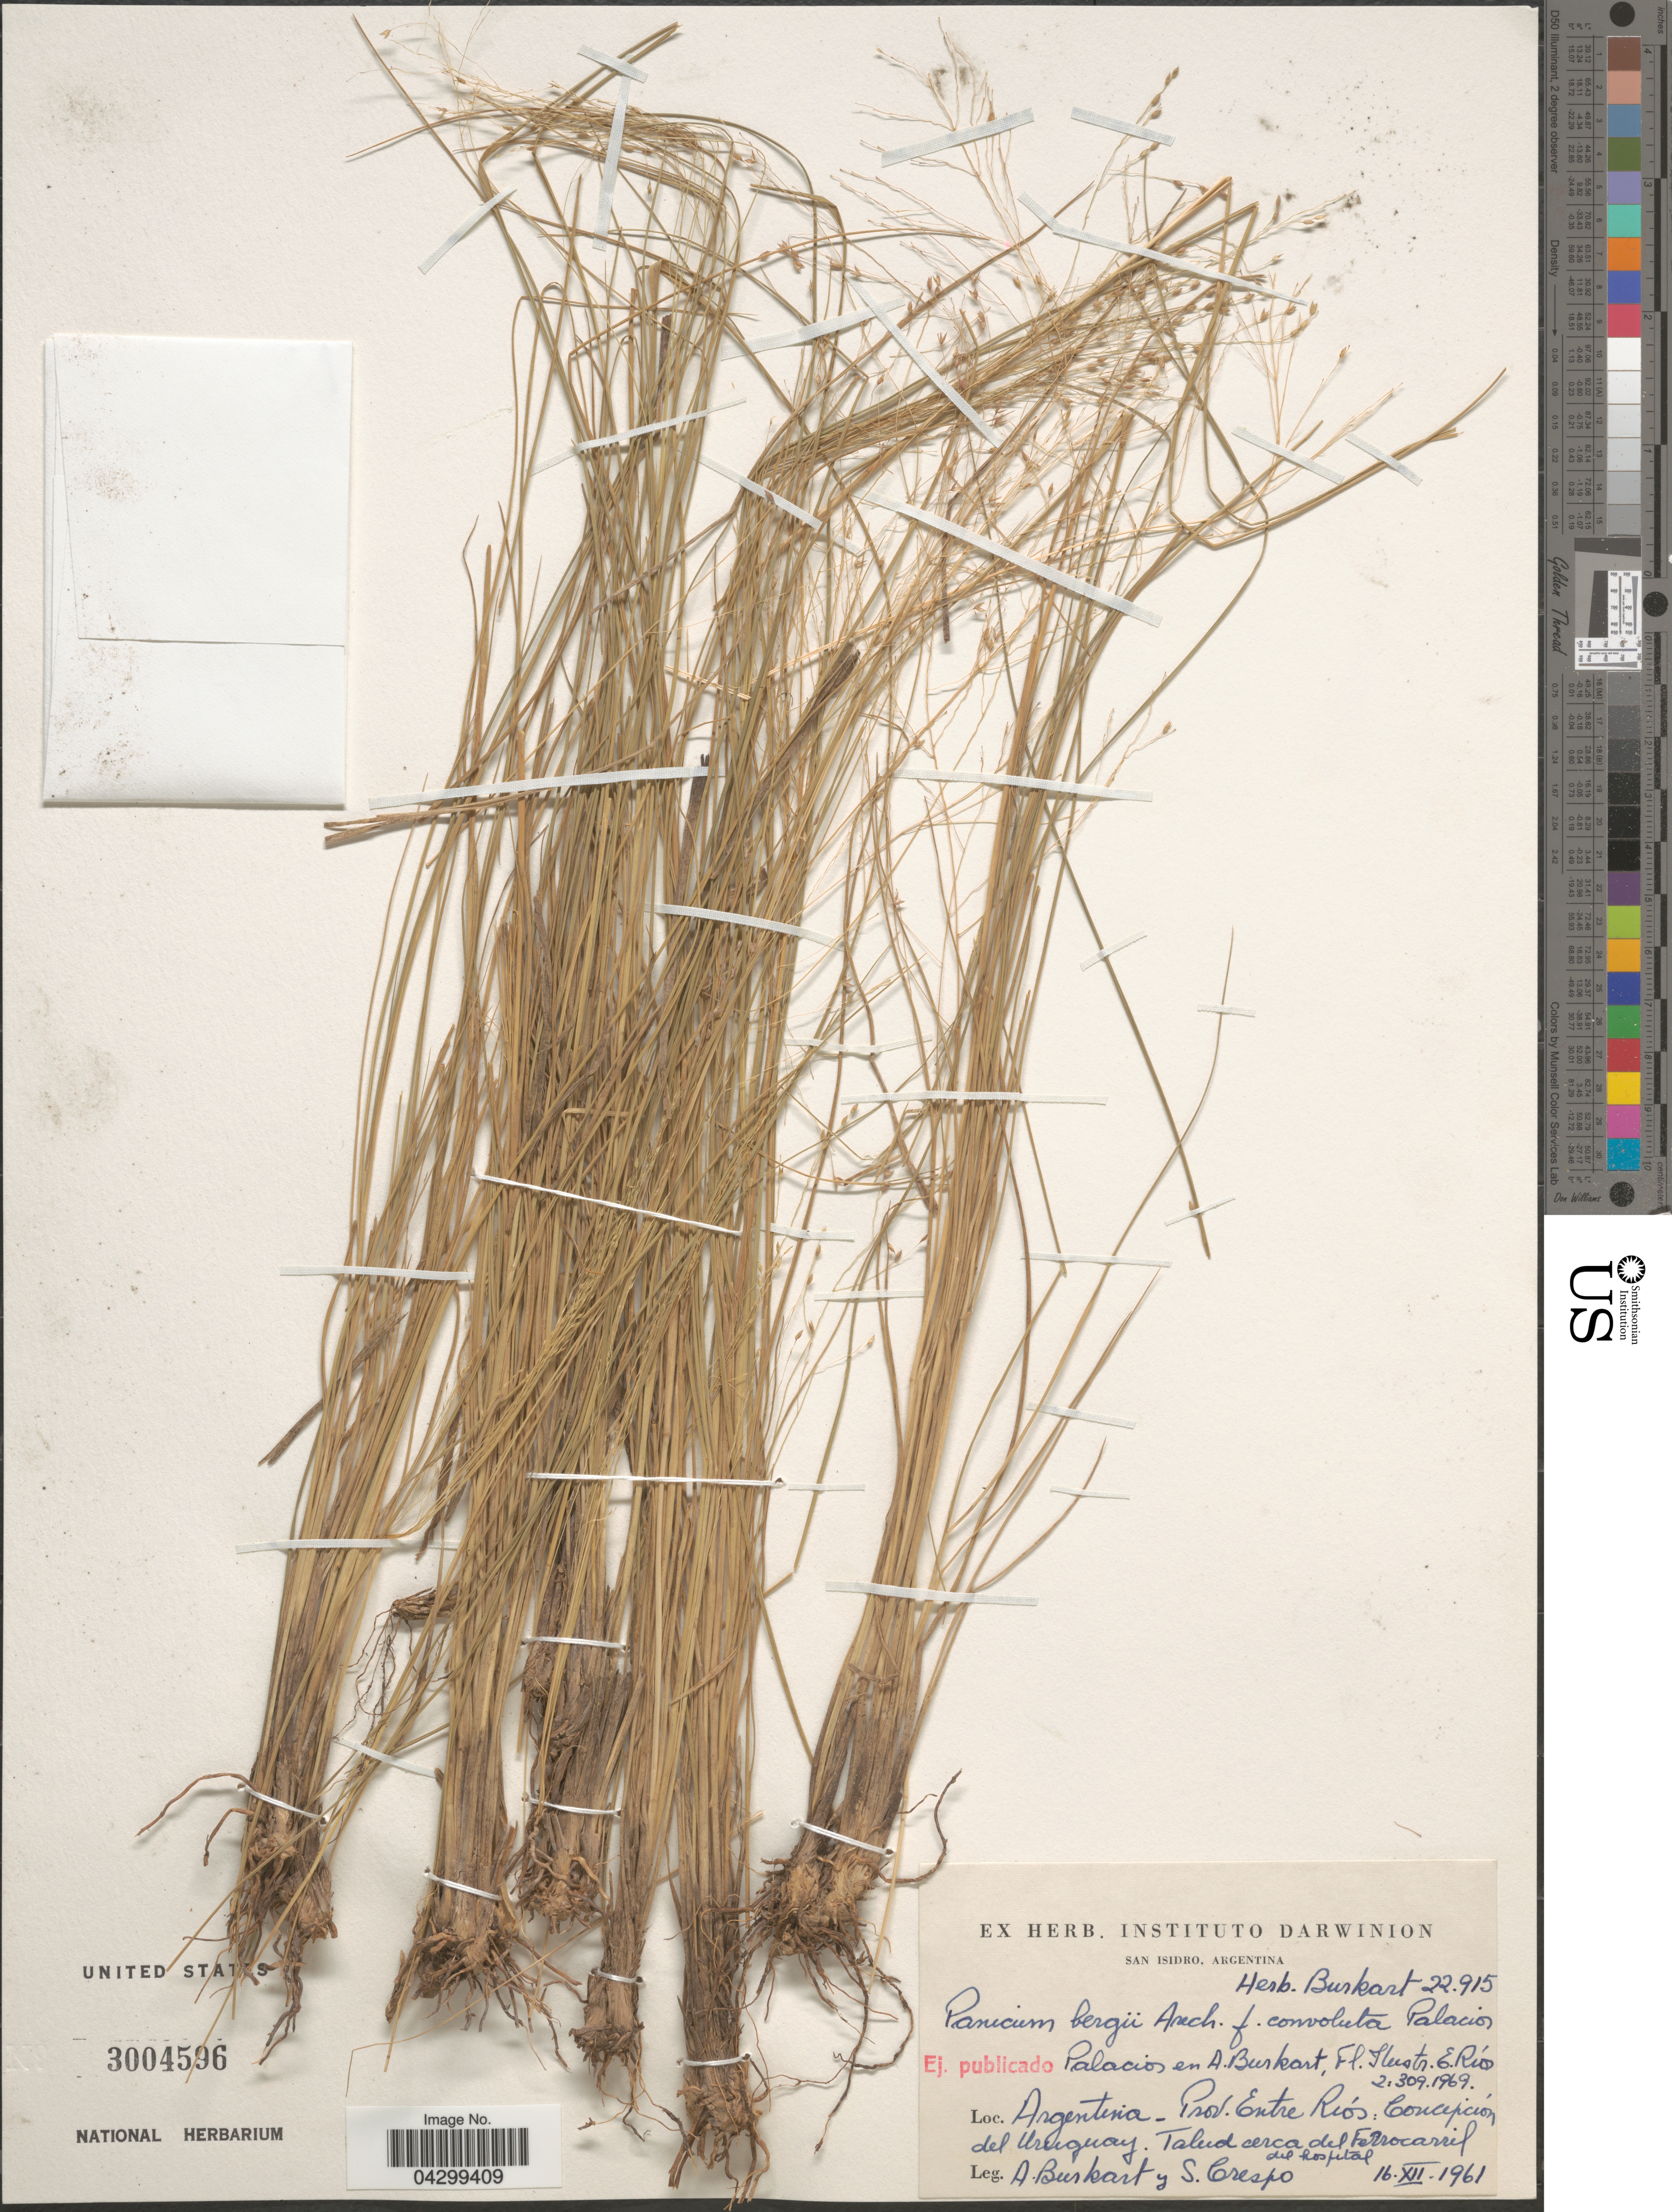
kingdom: Plantae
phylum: Tracheophyta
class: Liliopsida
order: Poales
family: Poaceae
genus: Panicum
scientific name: Panicum bergii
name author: Arechav.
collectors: A. E. Burkart & S. Crespo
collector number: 22915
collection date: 1961-12-16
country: Argentina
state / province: Entre Rios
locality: Concepción del Uruguay. Talus cerca del Ferrocarril del hospital.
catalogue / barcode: US 3004596